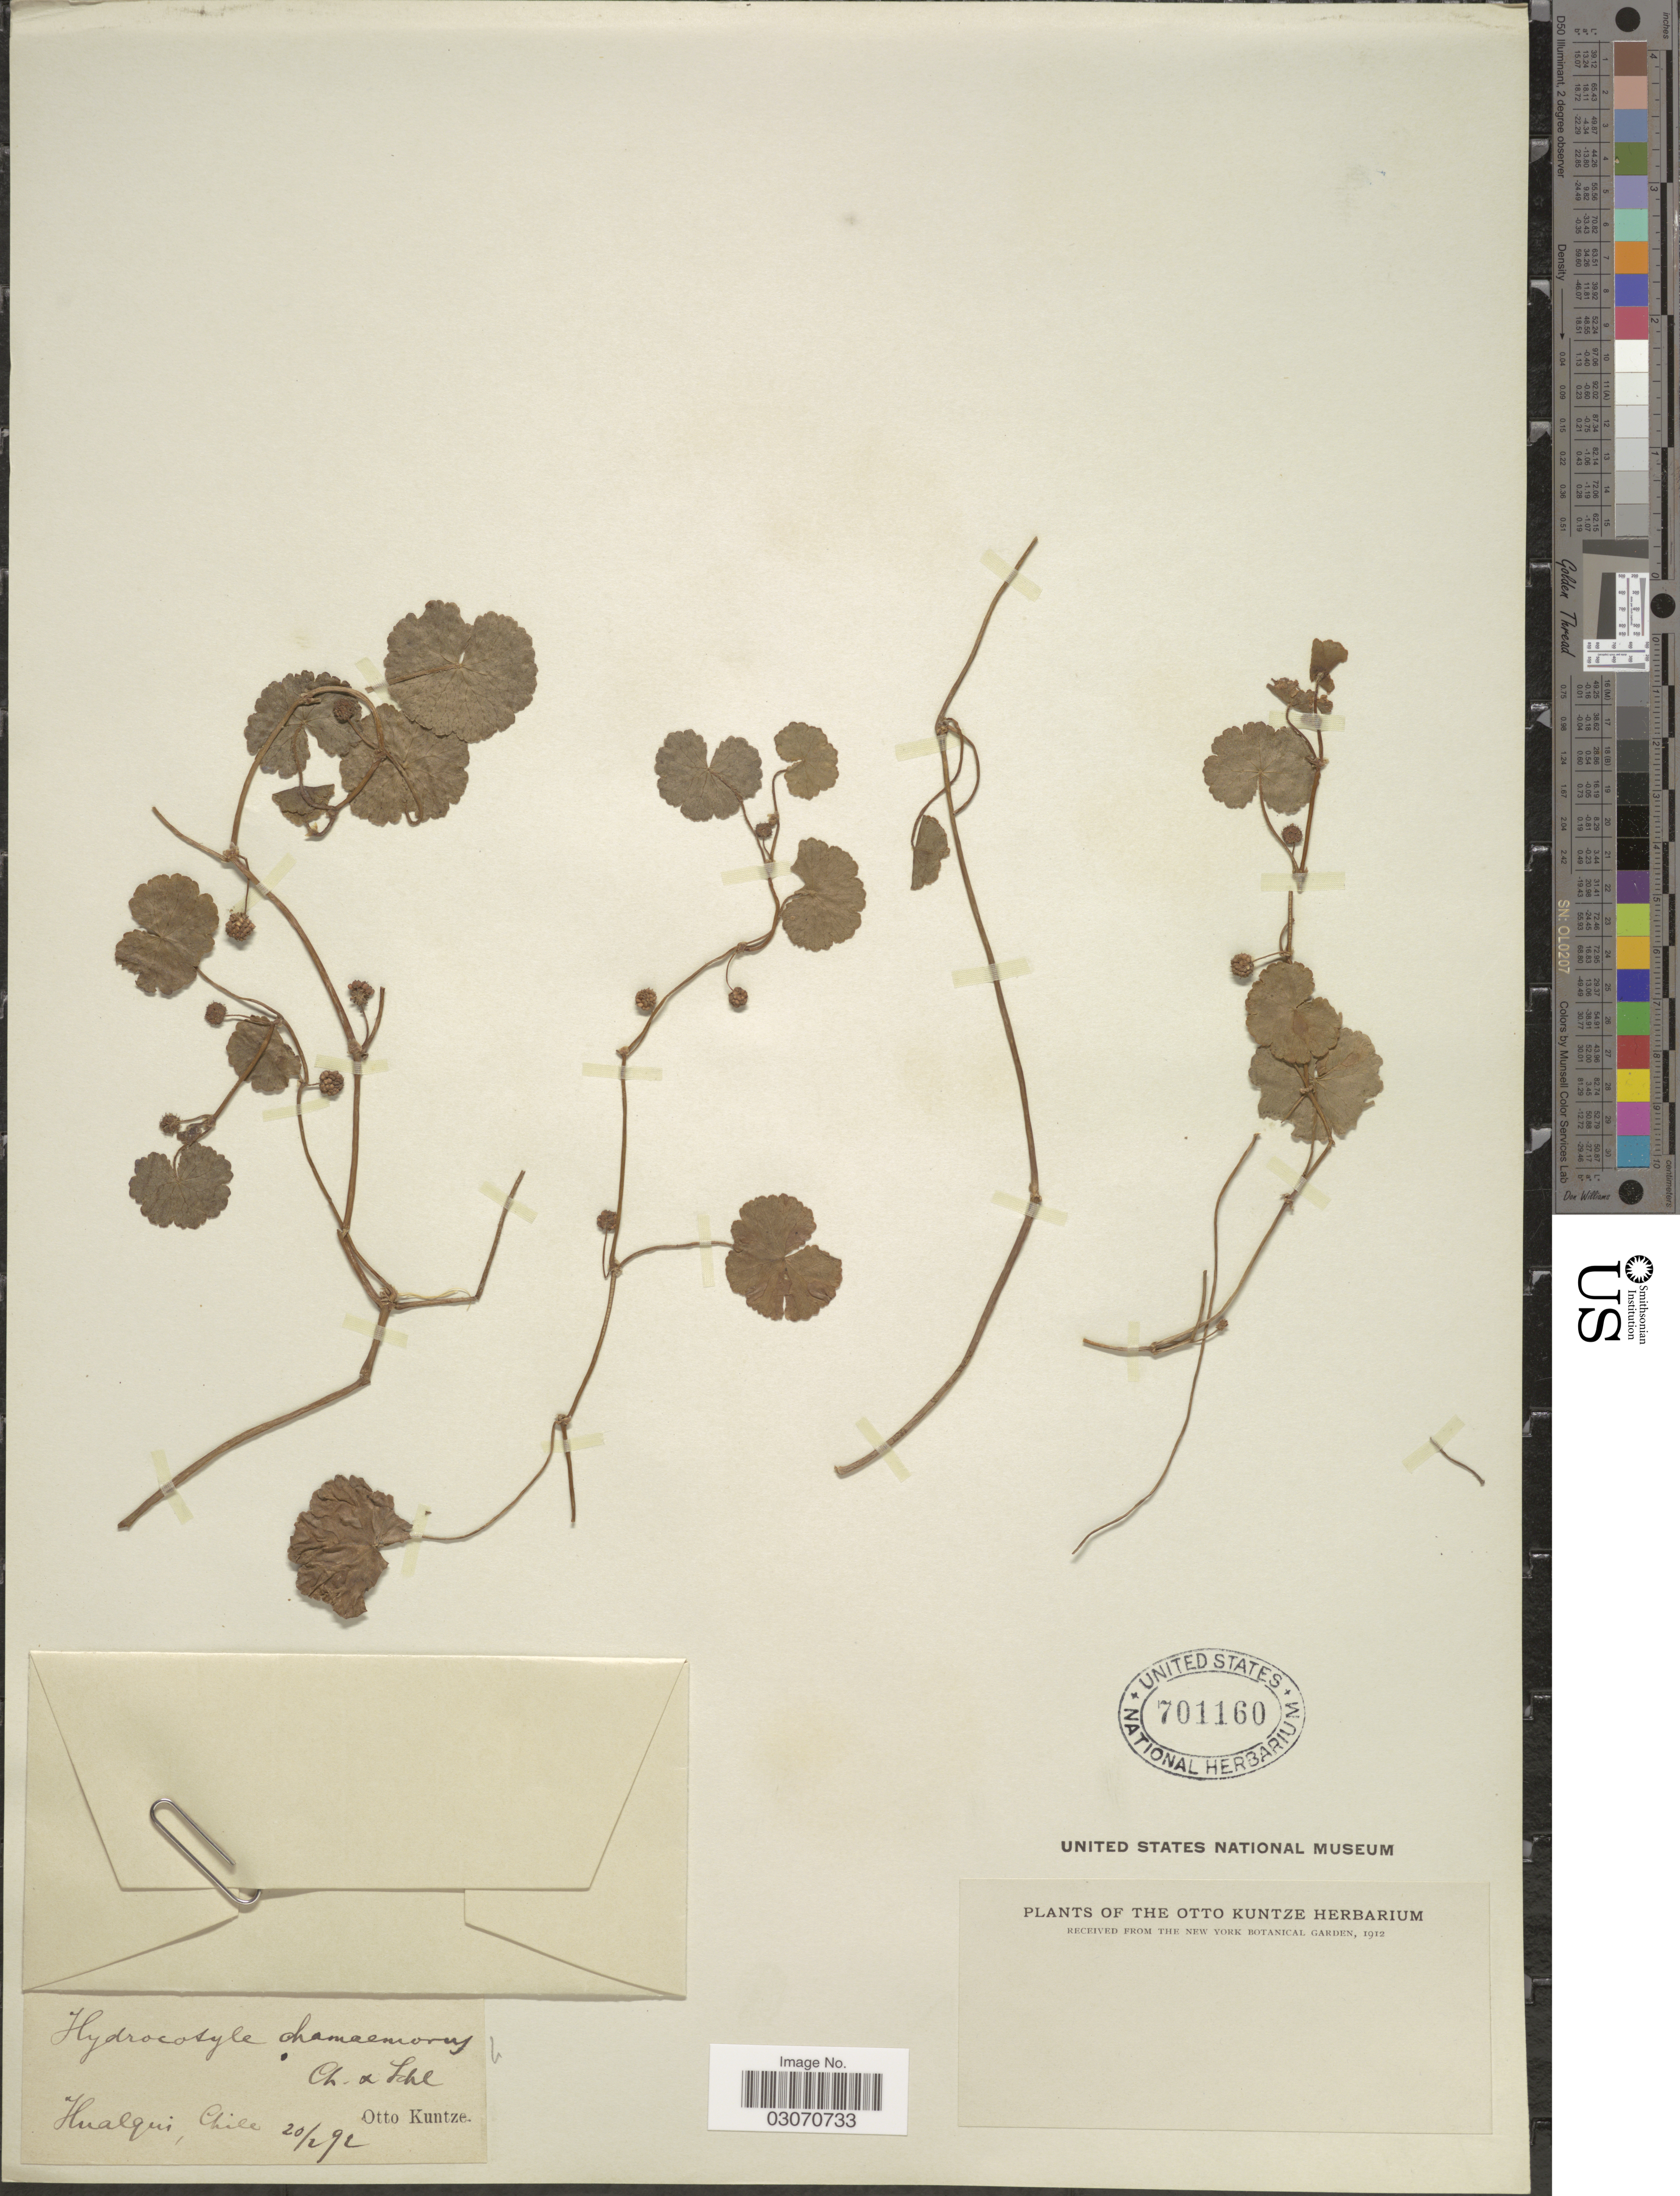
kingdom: Plantae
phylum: Tracheophyta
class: Magnoliopsida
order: Apiales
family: Araliaceae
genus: Hydrocotyle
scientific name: Hydrocotyle chamaemorus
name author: Cham. & Schltdl.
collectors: C.E.O. Kuntze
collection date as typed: Transcribed d/m/y: 20/2/92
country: Chile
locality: Hualqui.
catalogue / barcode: US 701160